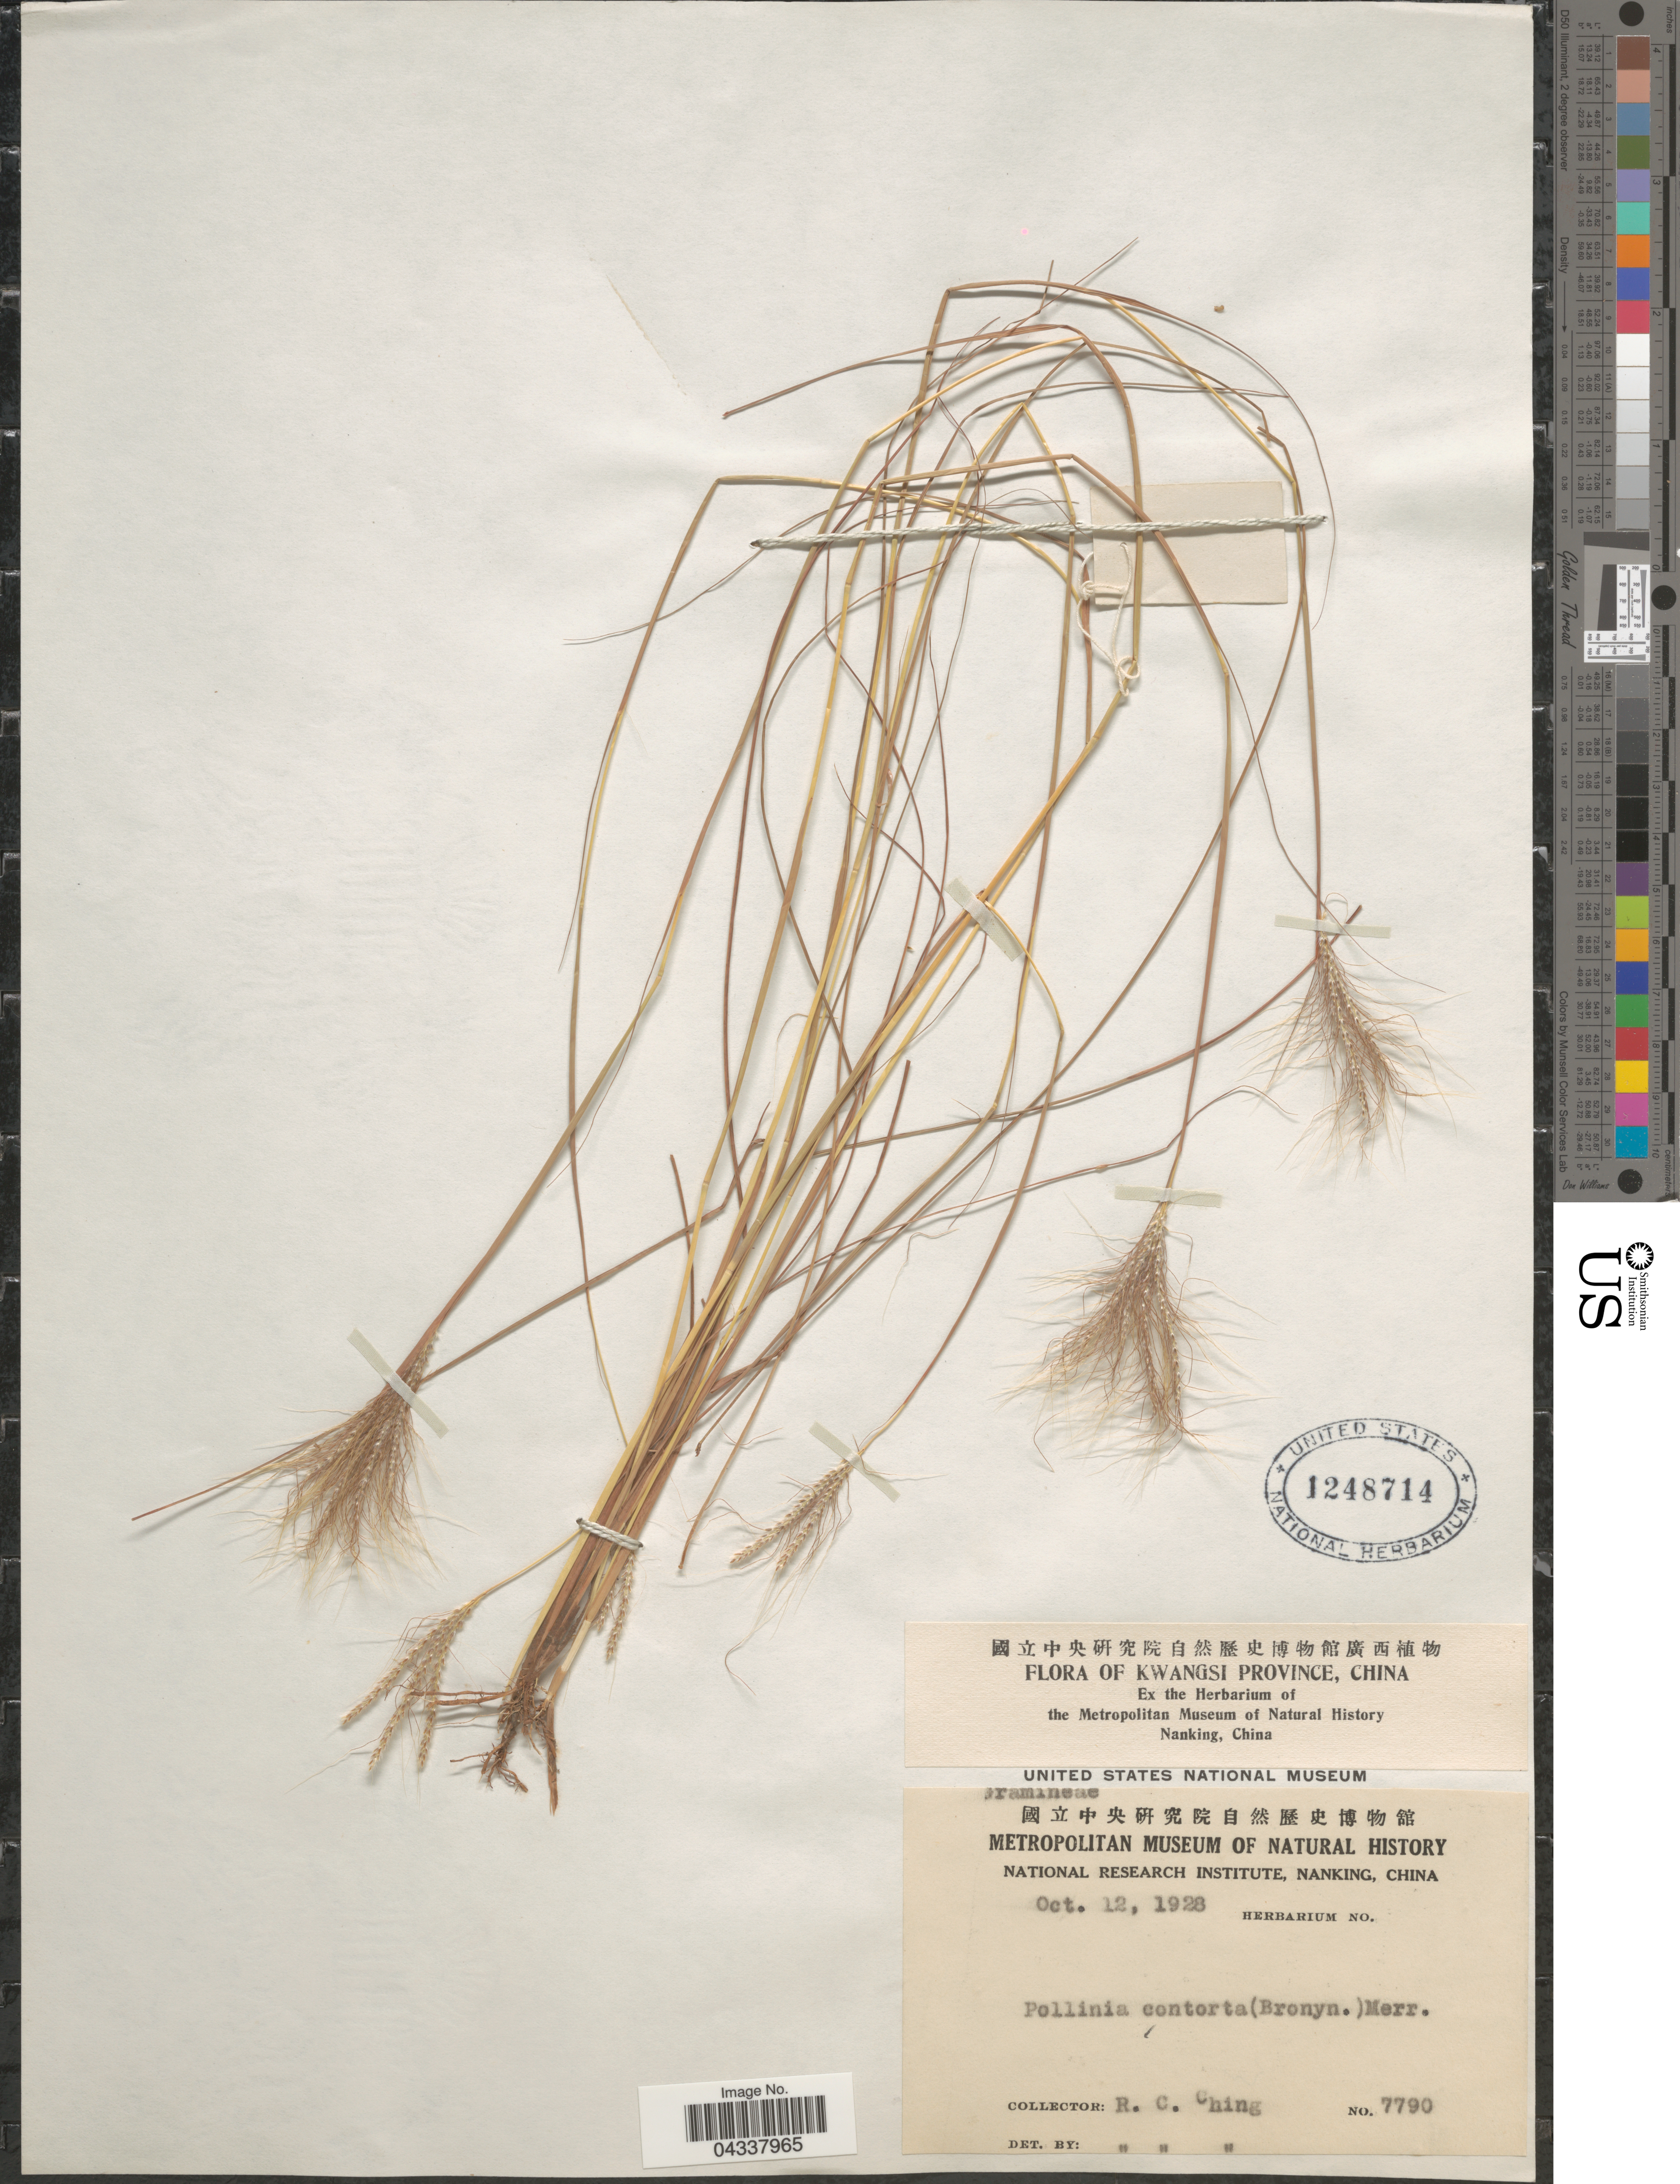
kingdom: Plantae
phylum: Tracheophyta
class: Liliopsida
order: Poales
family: Poaceae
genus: Pseudopogonatherum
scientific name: Pseudopogonatherum contortum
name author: A. Camus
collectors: R. C. Ching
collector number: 7790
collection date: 1928-10-12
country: China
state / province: Guangxi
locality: Kwangsi Province.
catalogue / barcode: US 1248714